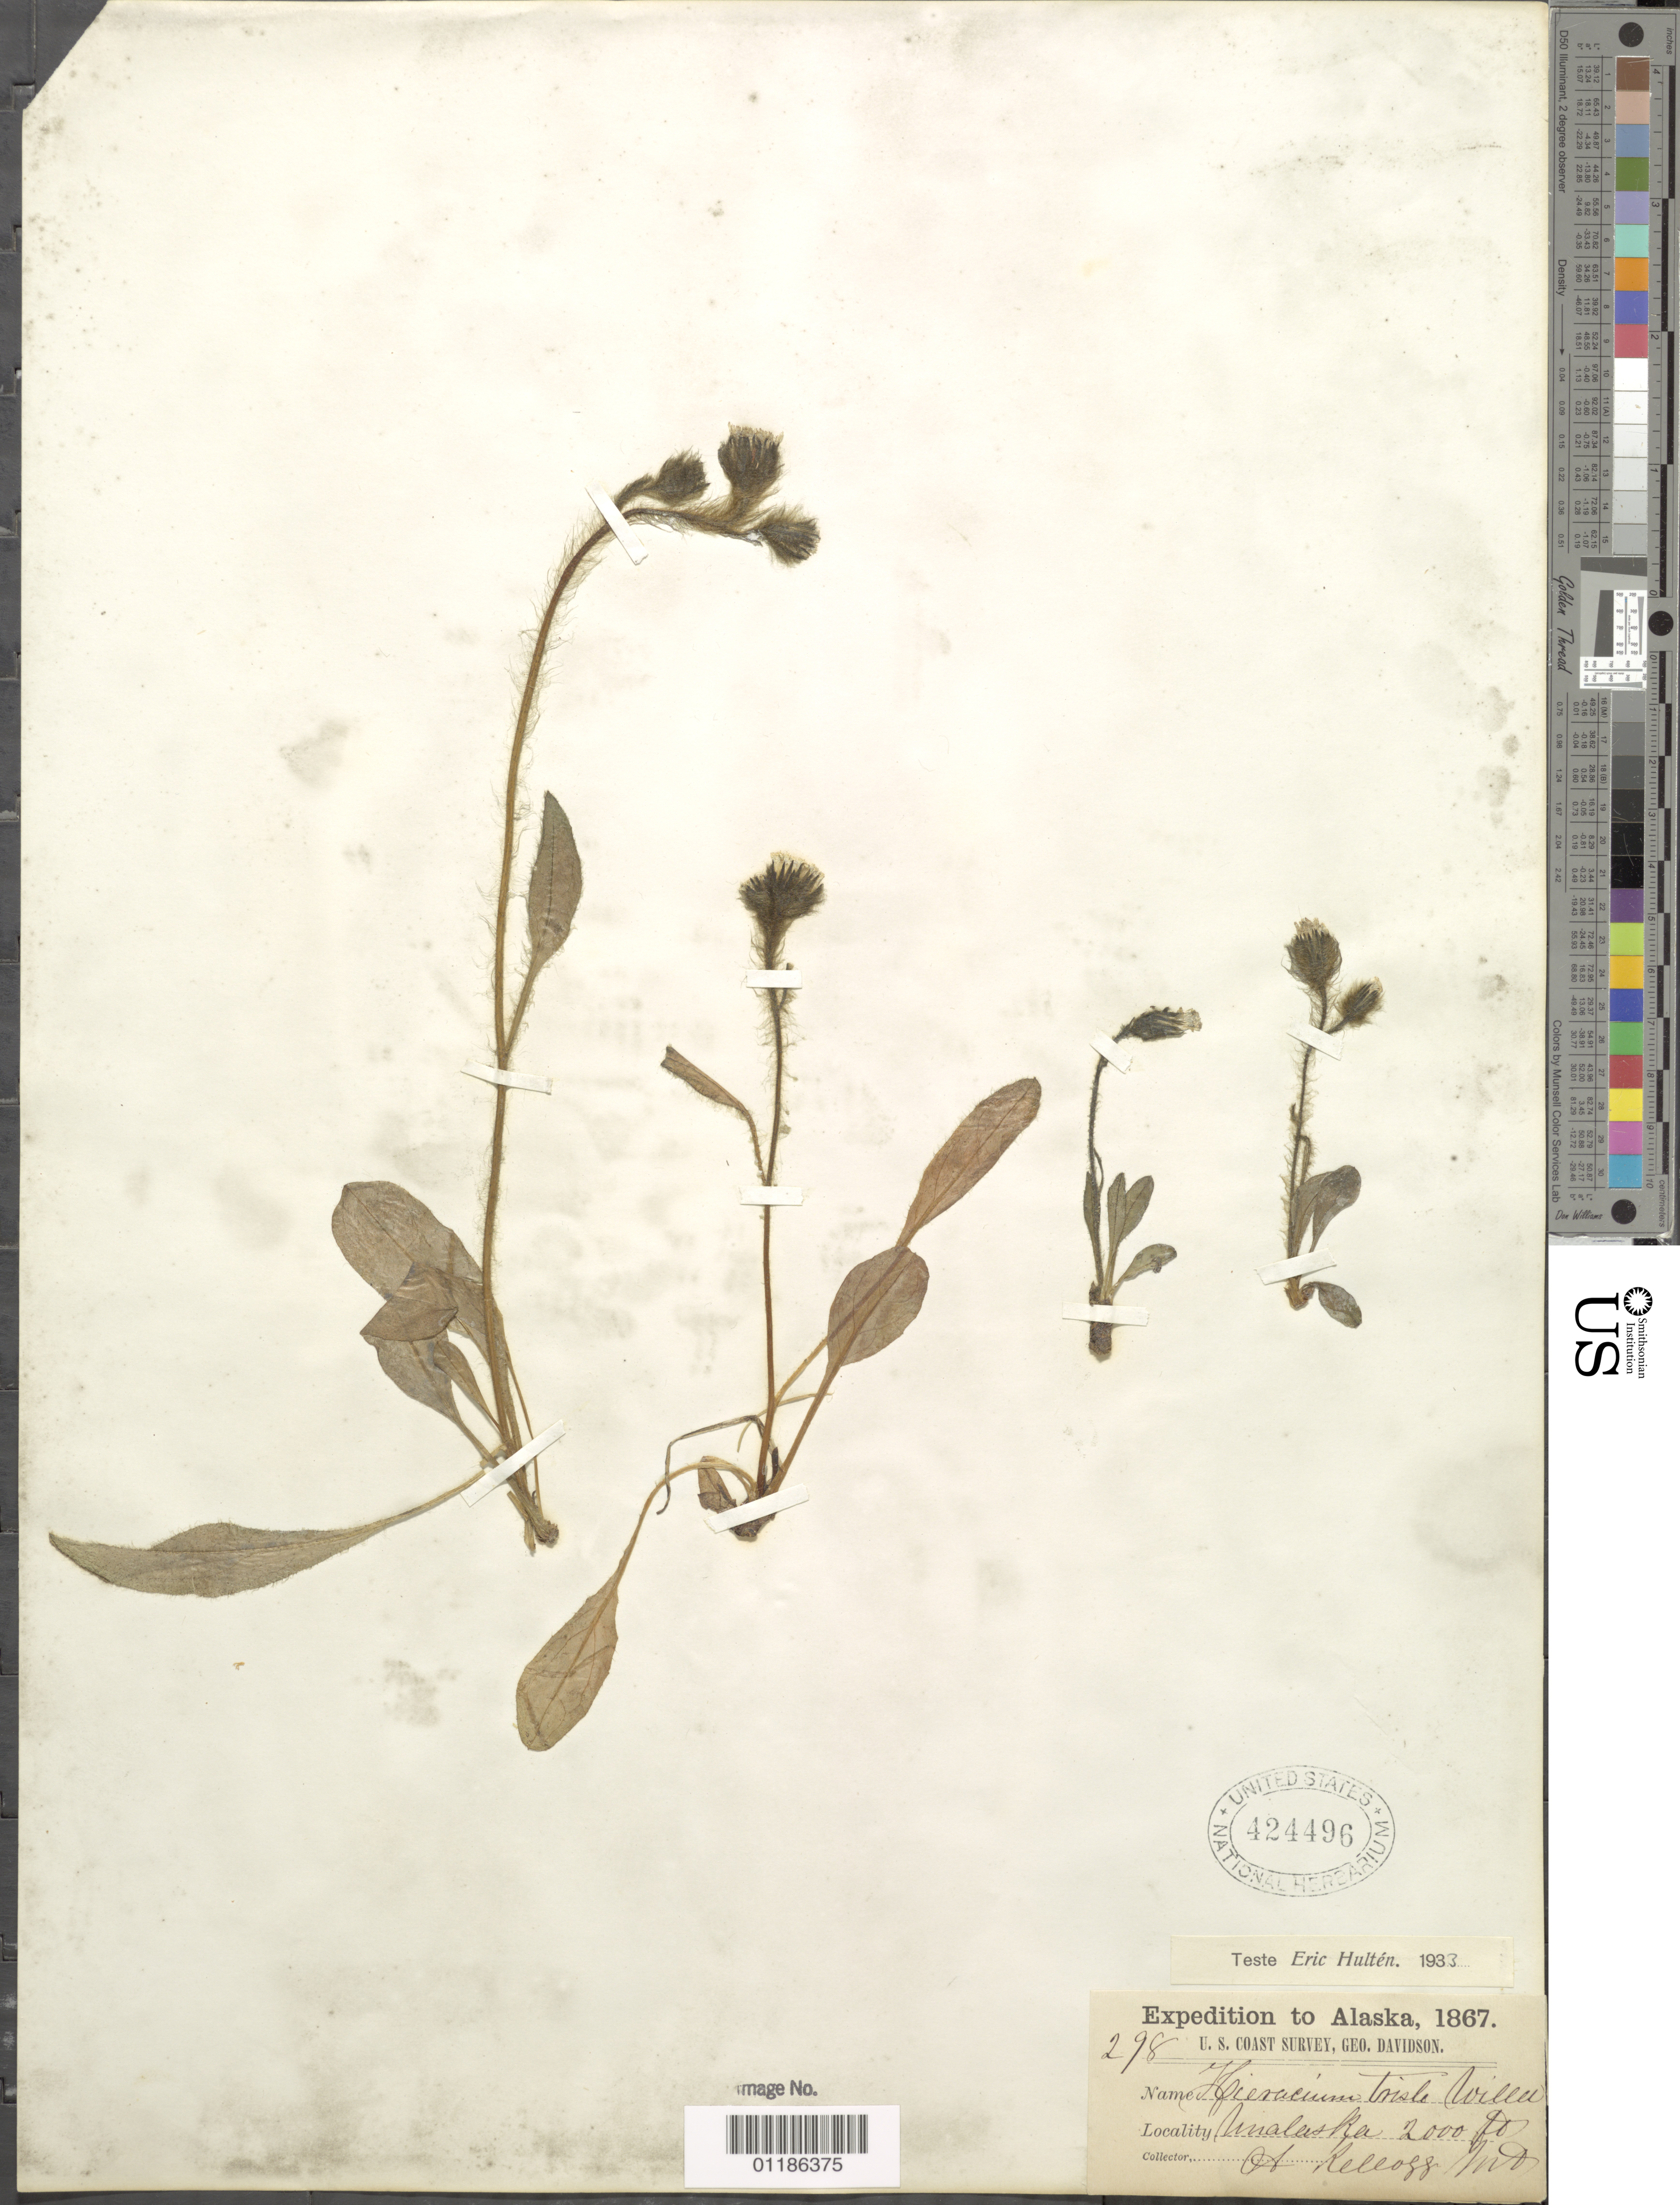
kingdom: Plantae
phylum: Tracheophyta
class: Magnoliopsida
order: Asterales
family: Asteraceae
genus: Hieracium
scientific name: Hieracium triste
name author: Willd. ex Spreng.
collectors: A. Kellogg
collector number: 298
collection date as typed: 1867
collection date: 1867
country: United States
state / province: Alaska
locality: Mts of Unalaska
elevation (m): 610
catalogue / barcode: US 424496